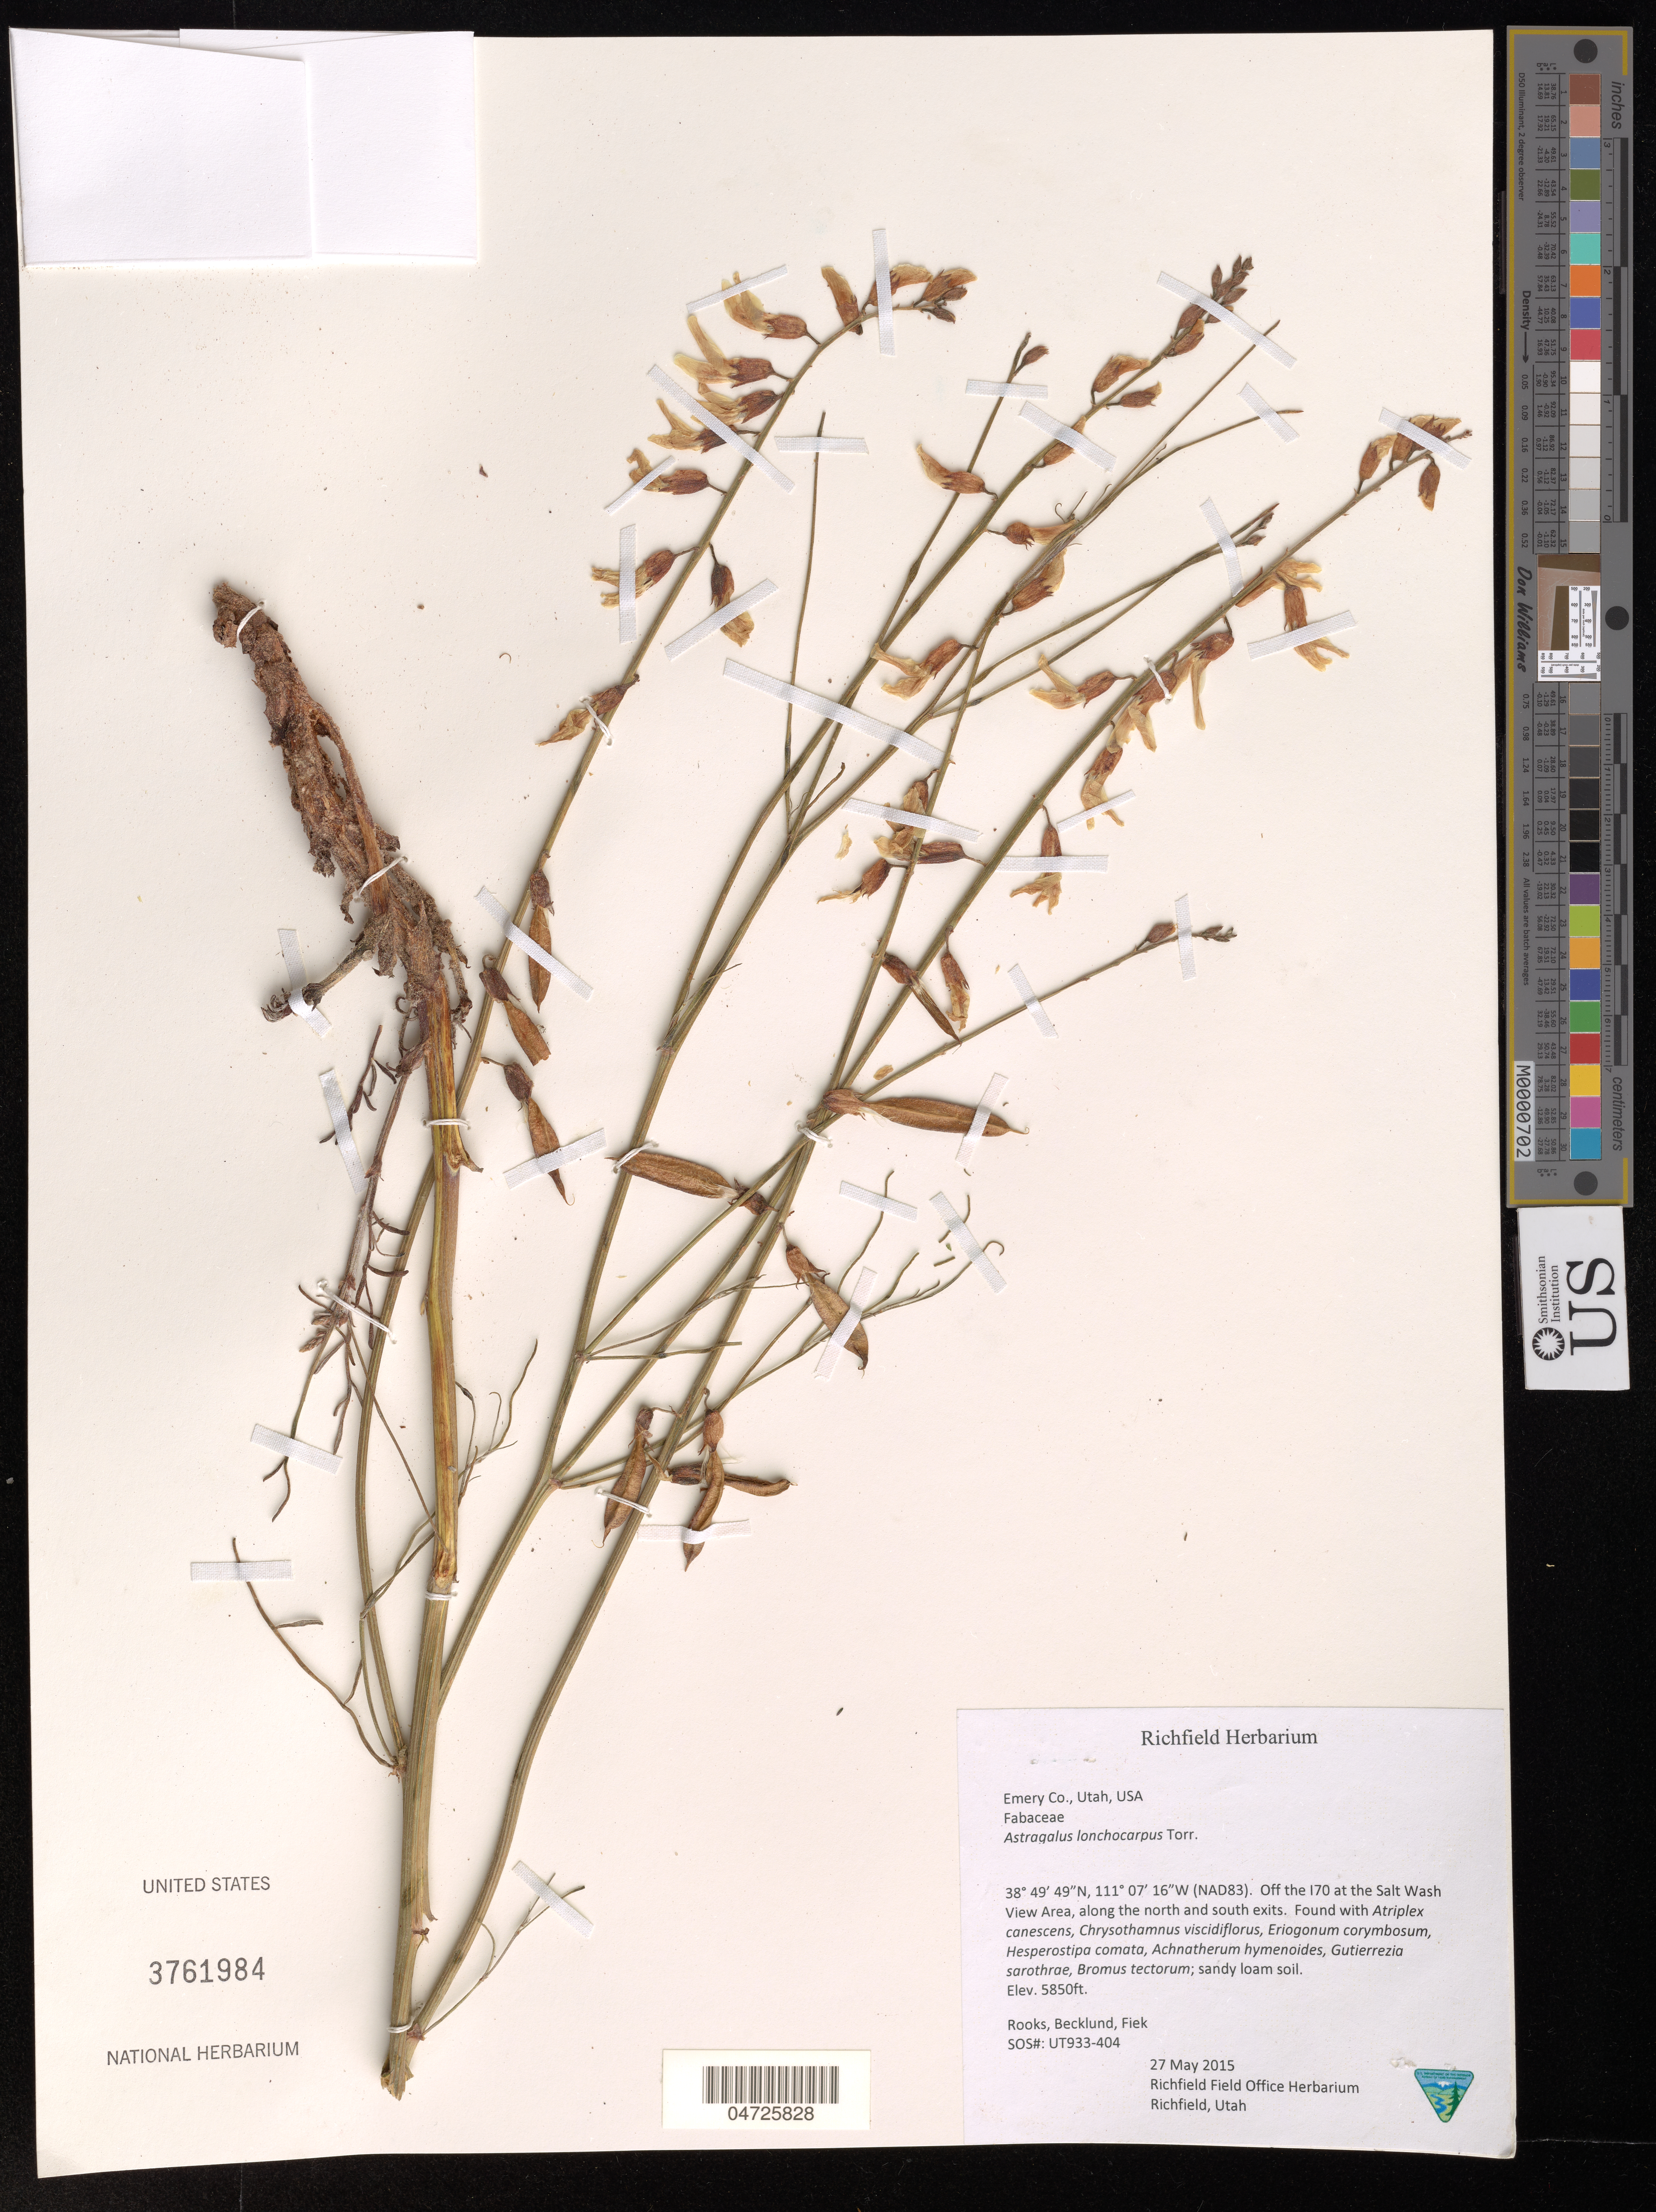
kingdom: Plantae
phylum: Tracheophyta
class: Magnoliopsida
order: Fabales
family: Fabaceae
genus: Astragalus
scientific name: Astragalus lonchocarpus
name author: Torr.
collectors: -. Rooks, -. Becklund & Fiek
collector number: UT933-404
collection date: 2015-05-27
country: United States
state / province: Utah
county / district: Emery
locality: Emery Co. (NAD83). Off the I70 at the Salt Wash View Area, along the north and south exits.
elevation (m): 1783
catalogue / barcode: US 3761984